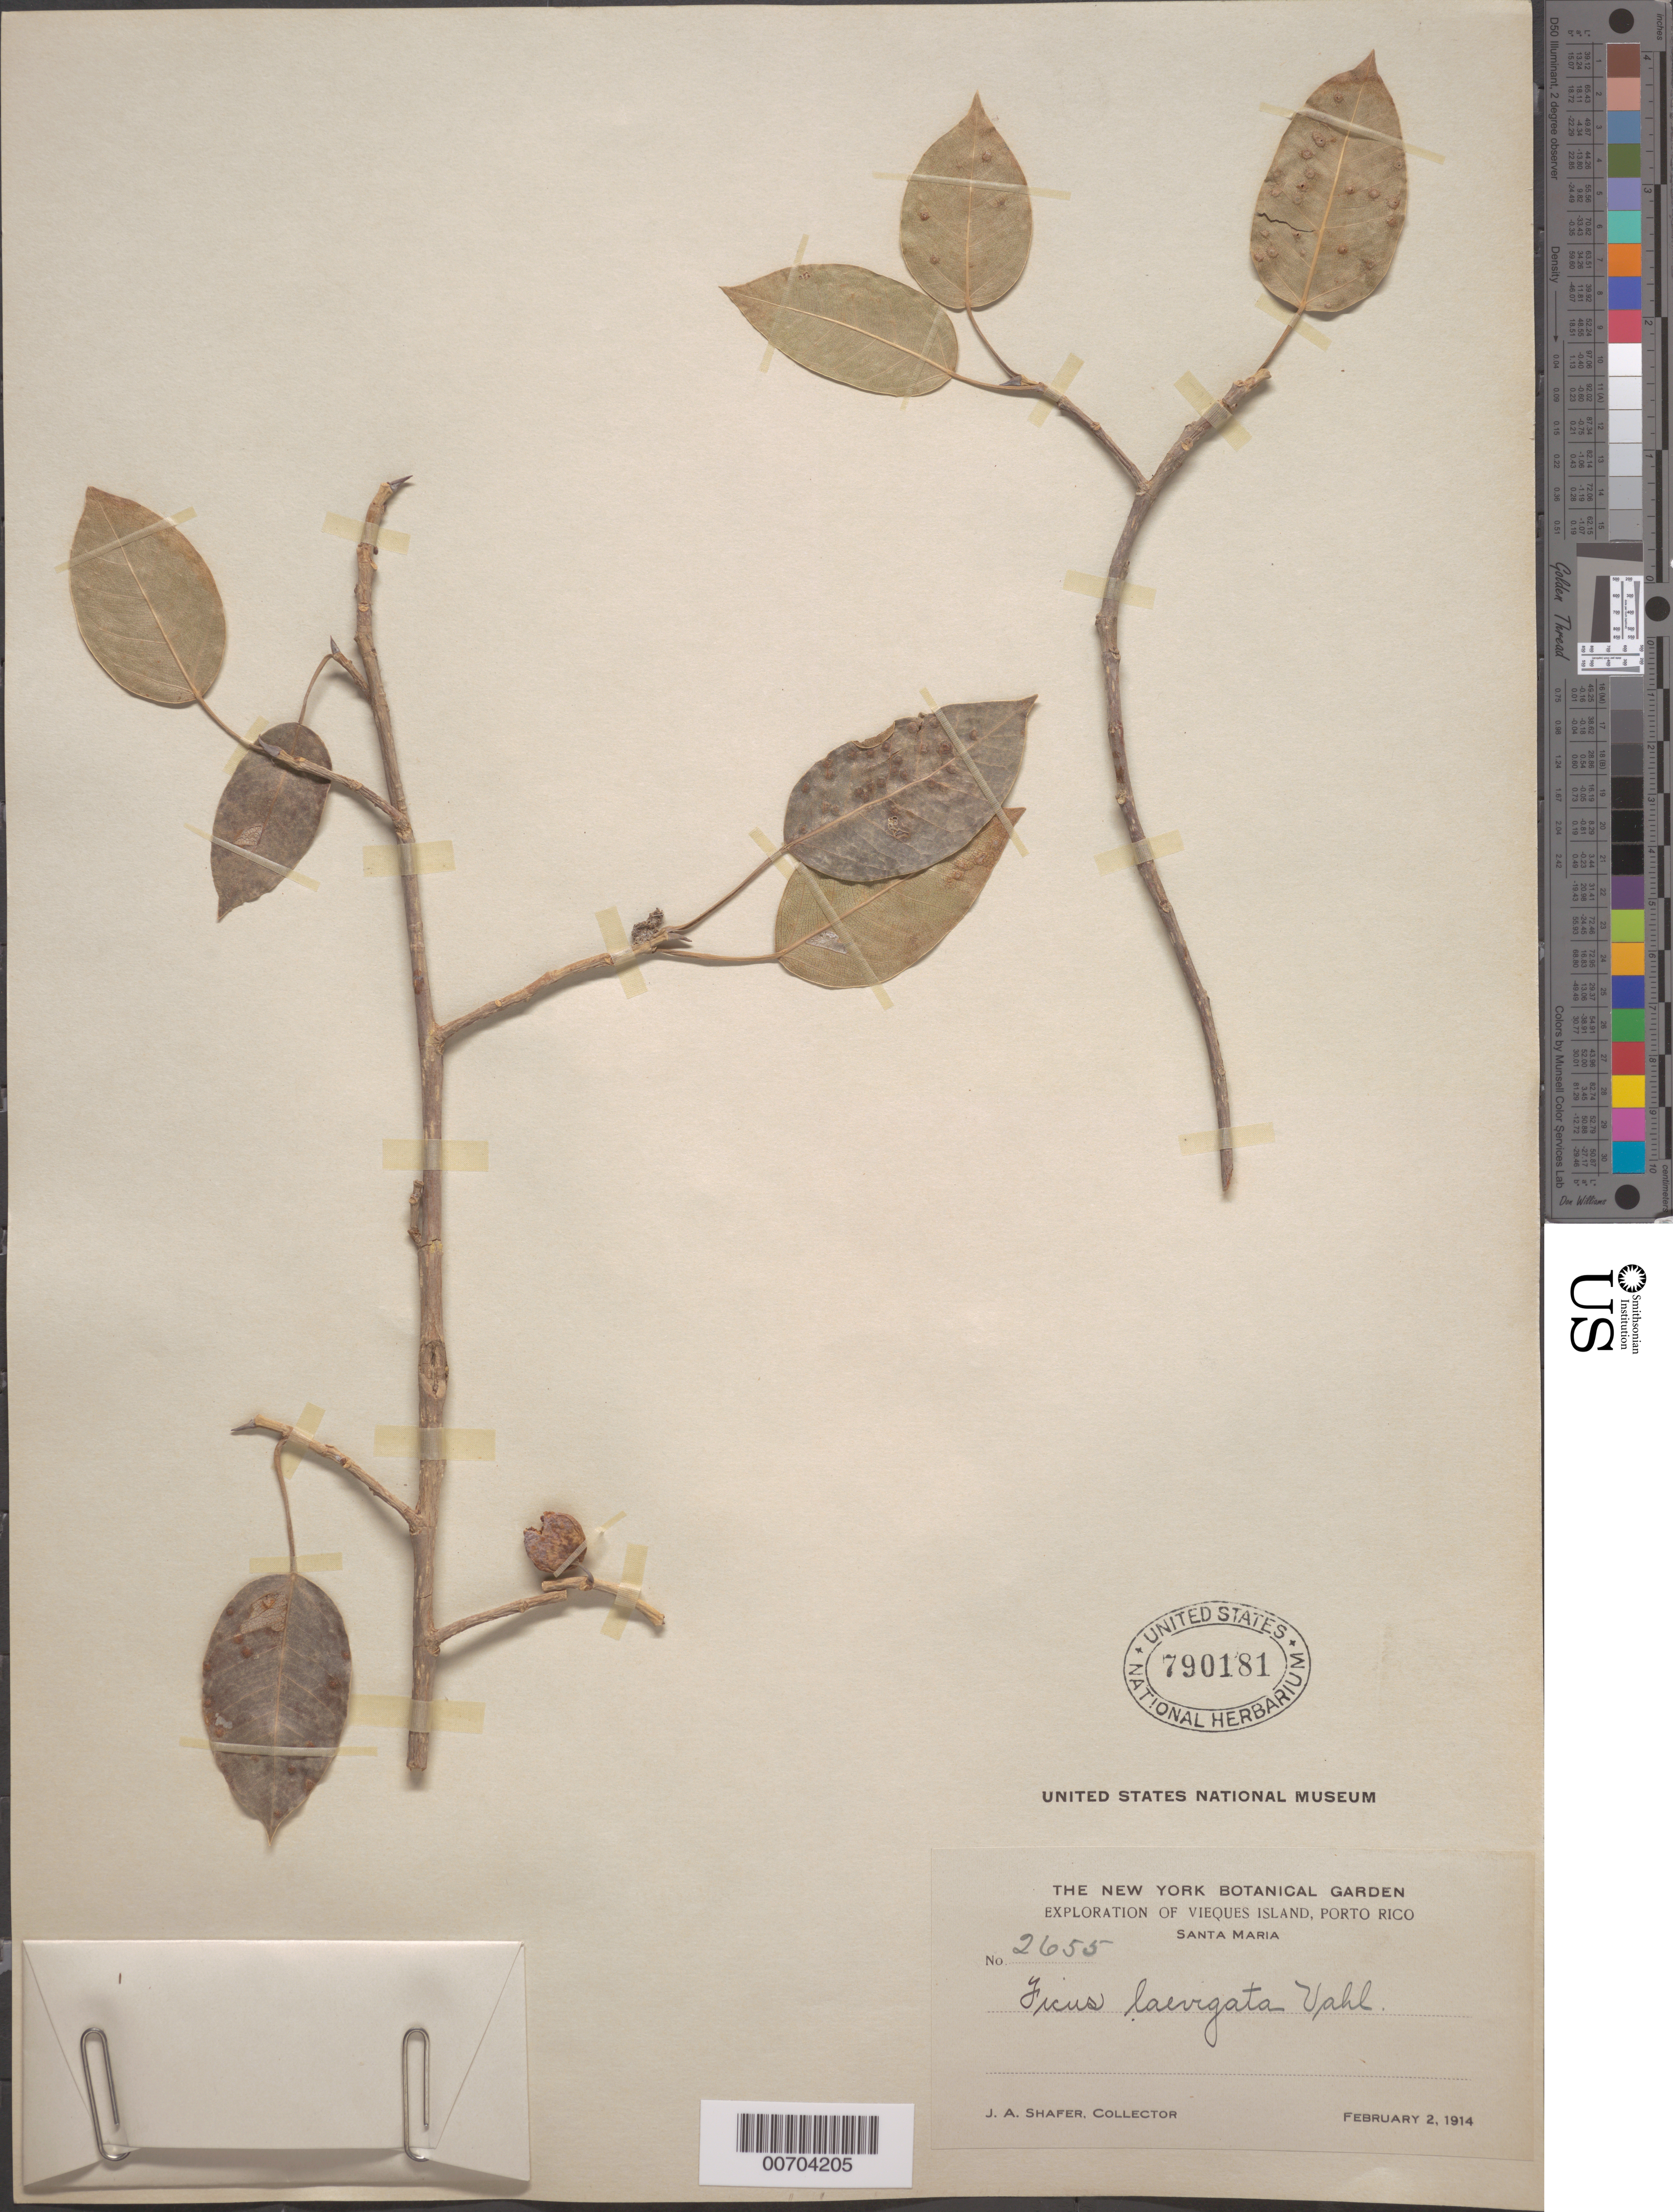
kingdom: Plantae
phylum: Tracheophyta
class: Magnoliopsida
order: Rosales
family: Moraceae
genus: Ficus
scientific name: Ficus laevigata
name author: Vahl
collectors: J. A. Shafer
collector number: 2655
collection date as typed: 02 Feb 1914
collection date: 1914-02-02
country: Puerto Rico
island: Vieques Island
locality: Santa Maria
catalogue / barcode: US 790181